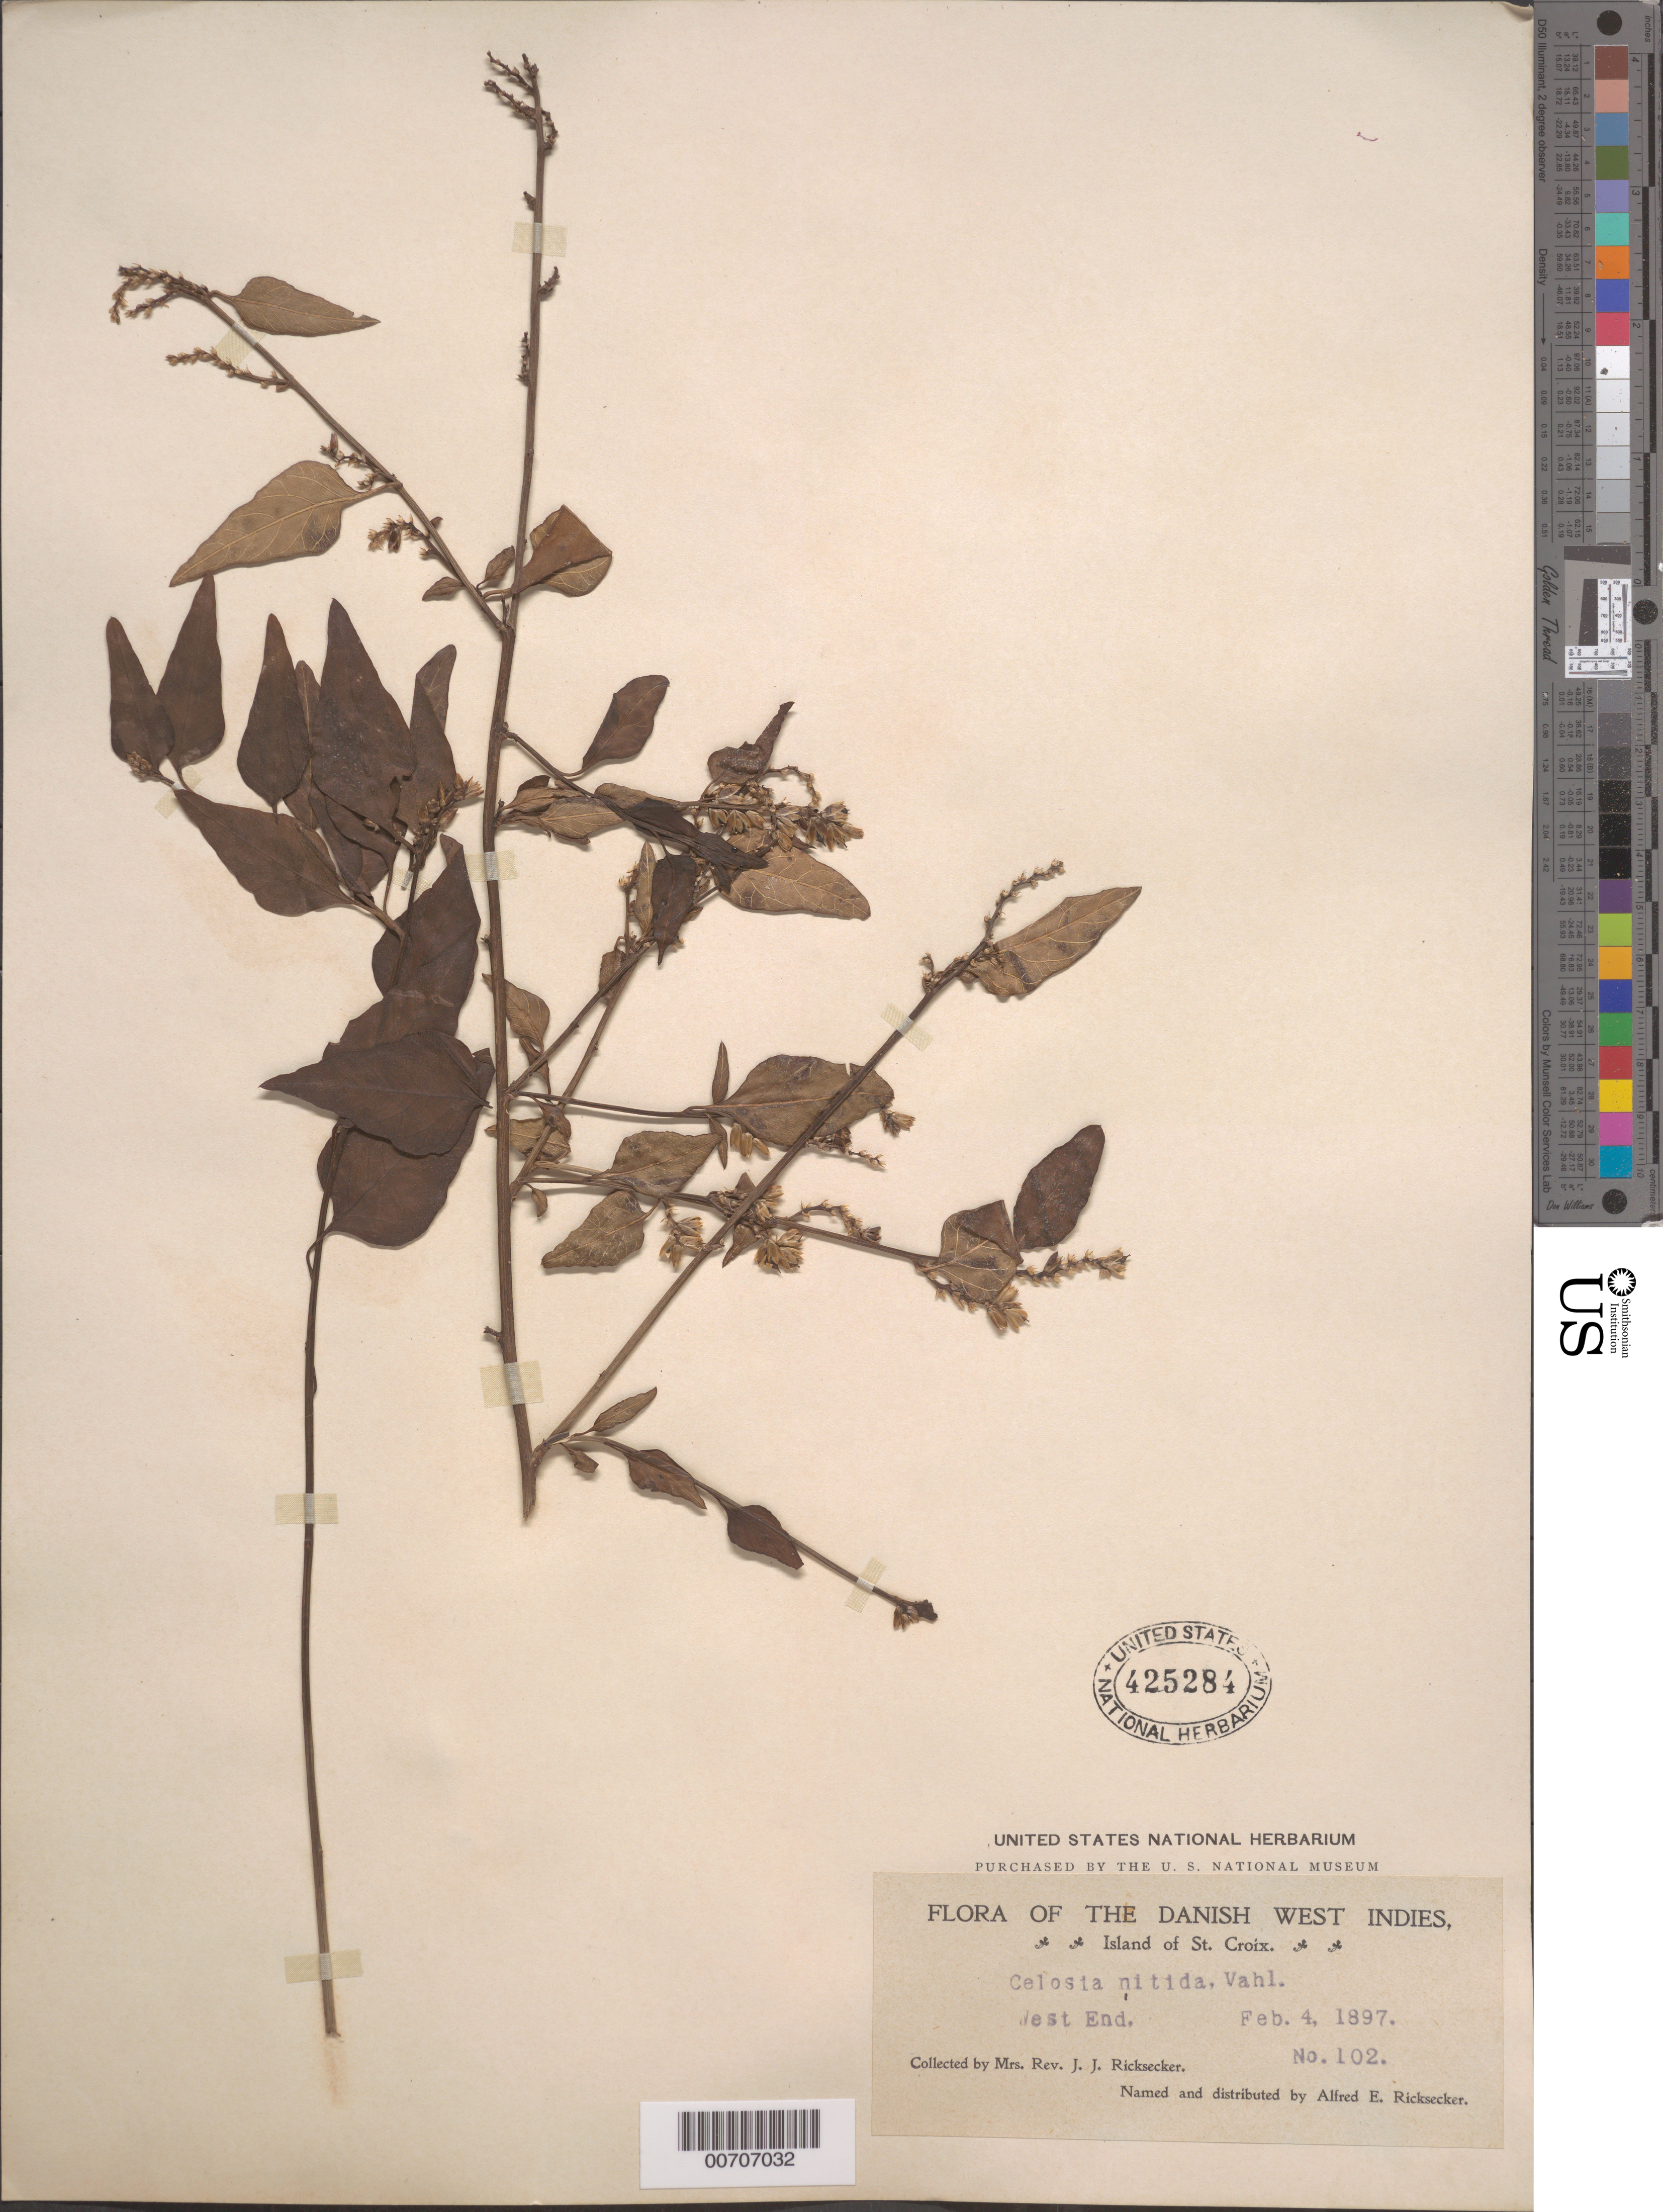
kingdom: Plantae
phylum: Tracheophyta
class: Magnoliopsida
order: Caryophyllales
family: Amaranthaceae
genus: Celosia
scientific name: Celosia nitida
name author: Vahl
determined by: Ricksecker, A. E.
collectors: A. E. Ricksecker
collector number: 102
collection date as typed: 04 Feb 1897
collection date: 1897-02-04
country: U.S. Virgin Islands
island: St. Croix Island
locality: West End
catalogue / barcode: US 425284